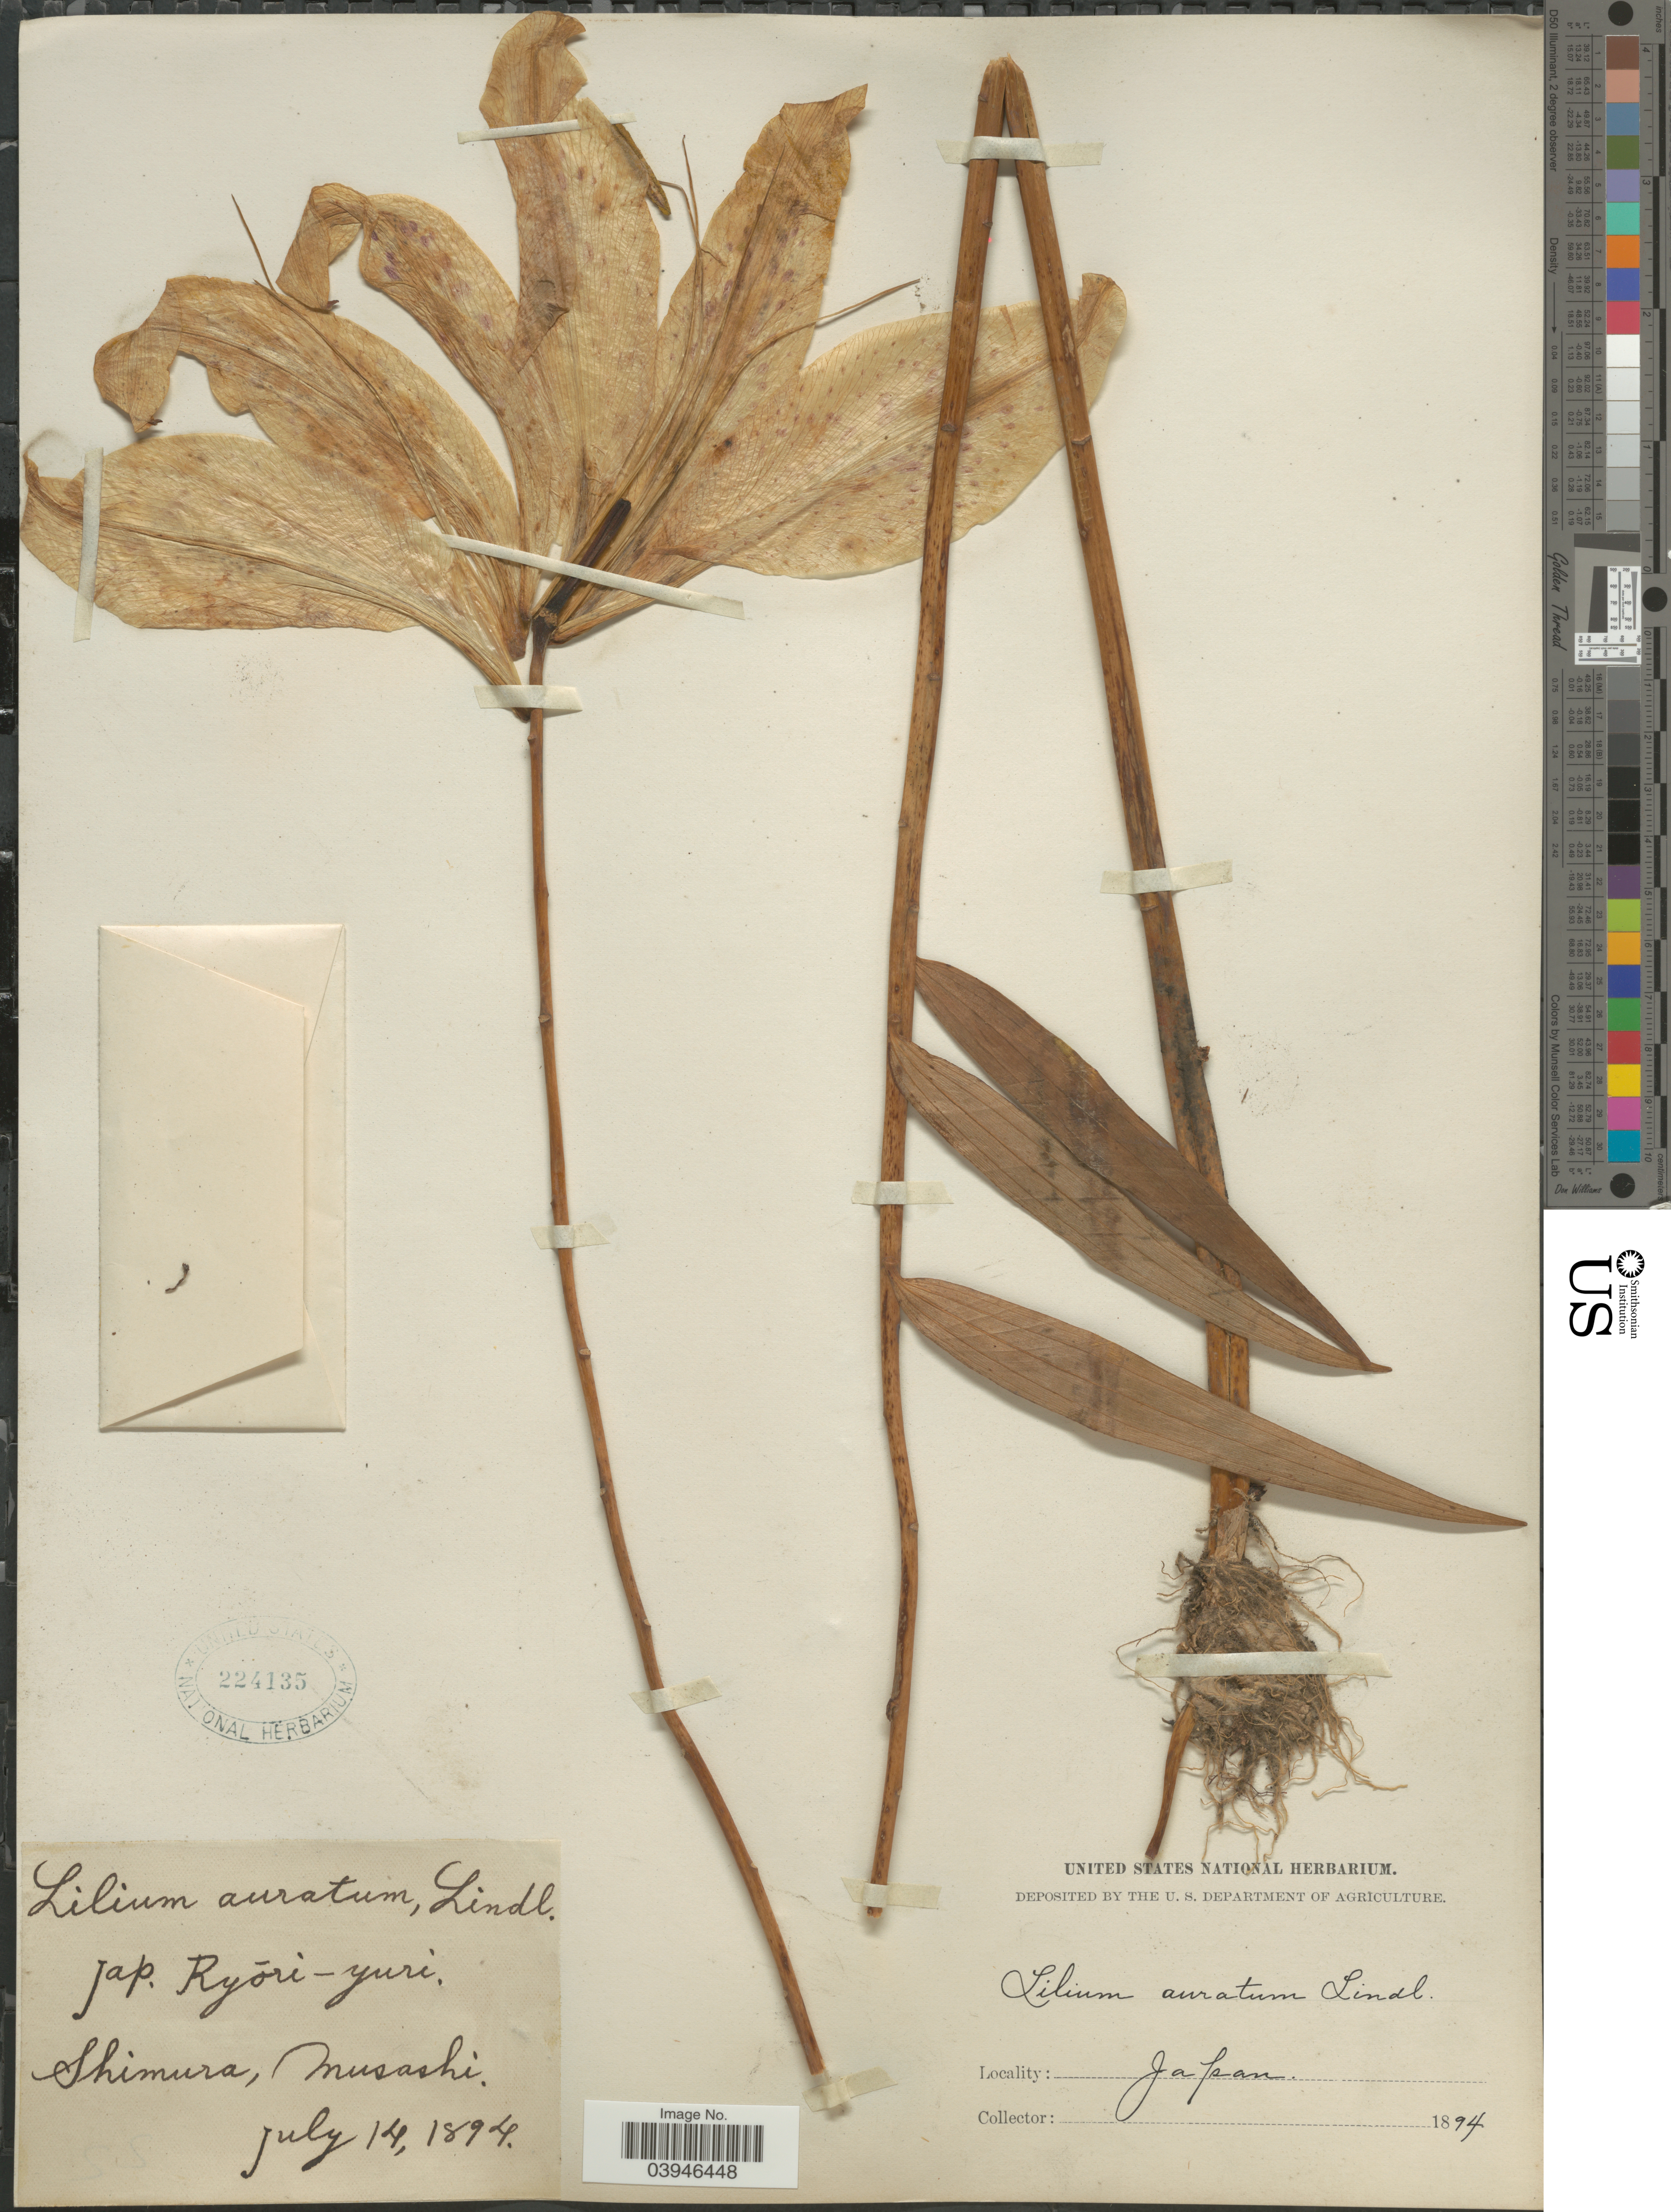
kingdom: Plantae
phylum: Tracheophyta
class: Liliopsida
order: Liliales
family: Liliaceae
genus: Lilium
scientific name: Lilium auratum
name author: Lindl.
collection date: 1894-07-14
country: Japan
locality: Shimura, Musashi.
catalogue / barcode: US 224135